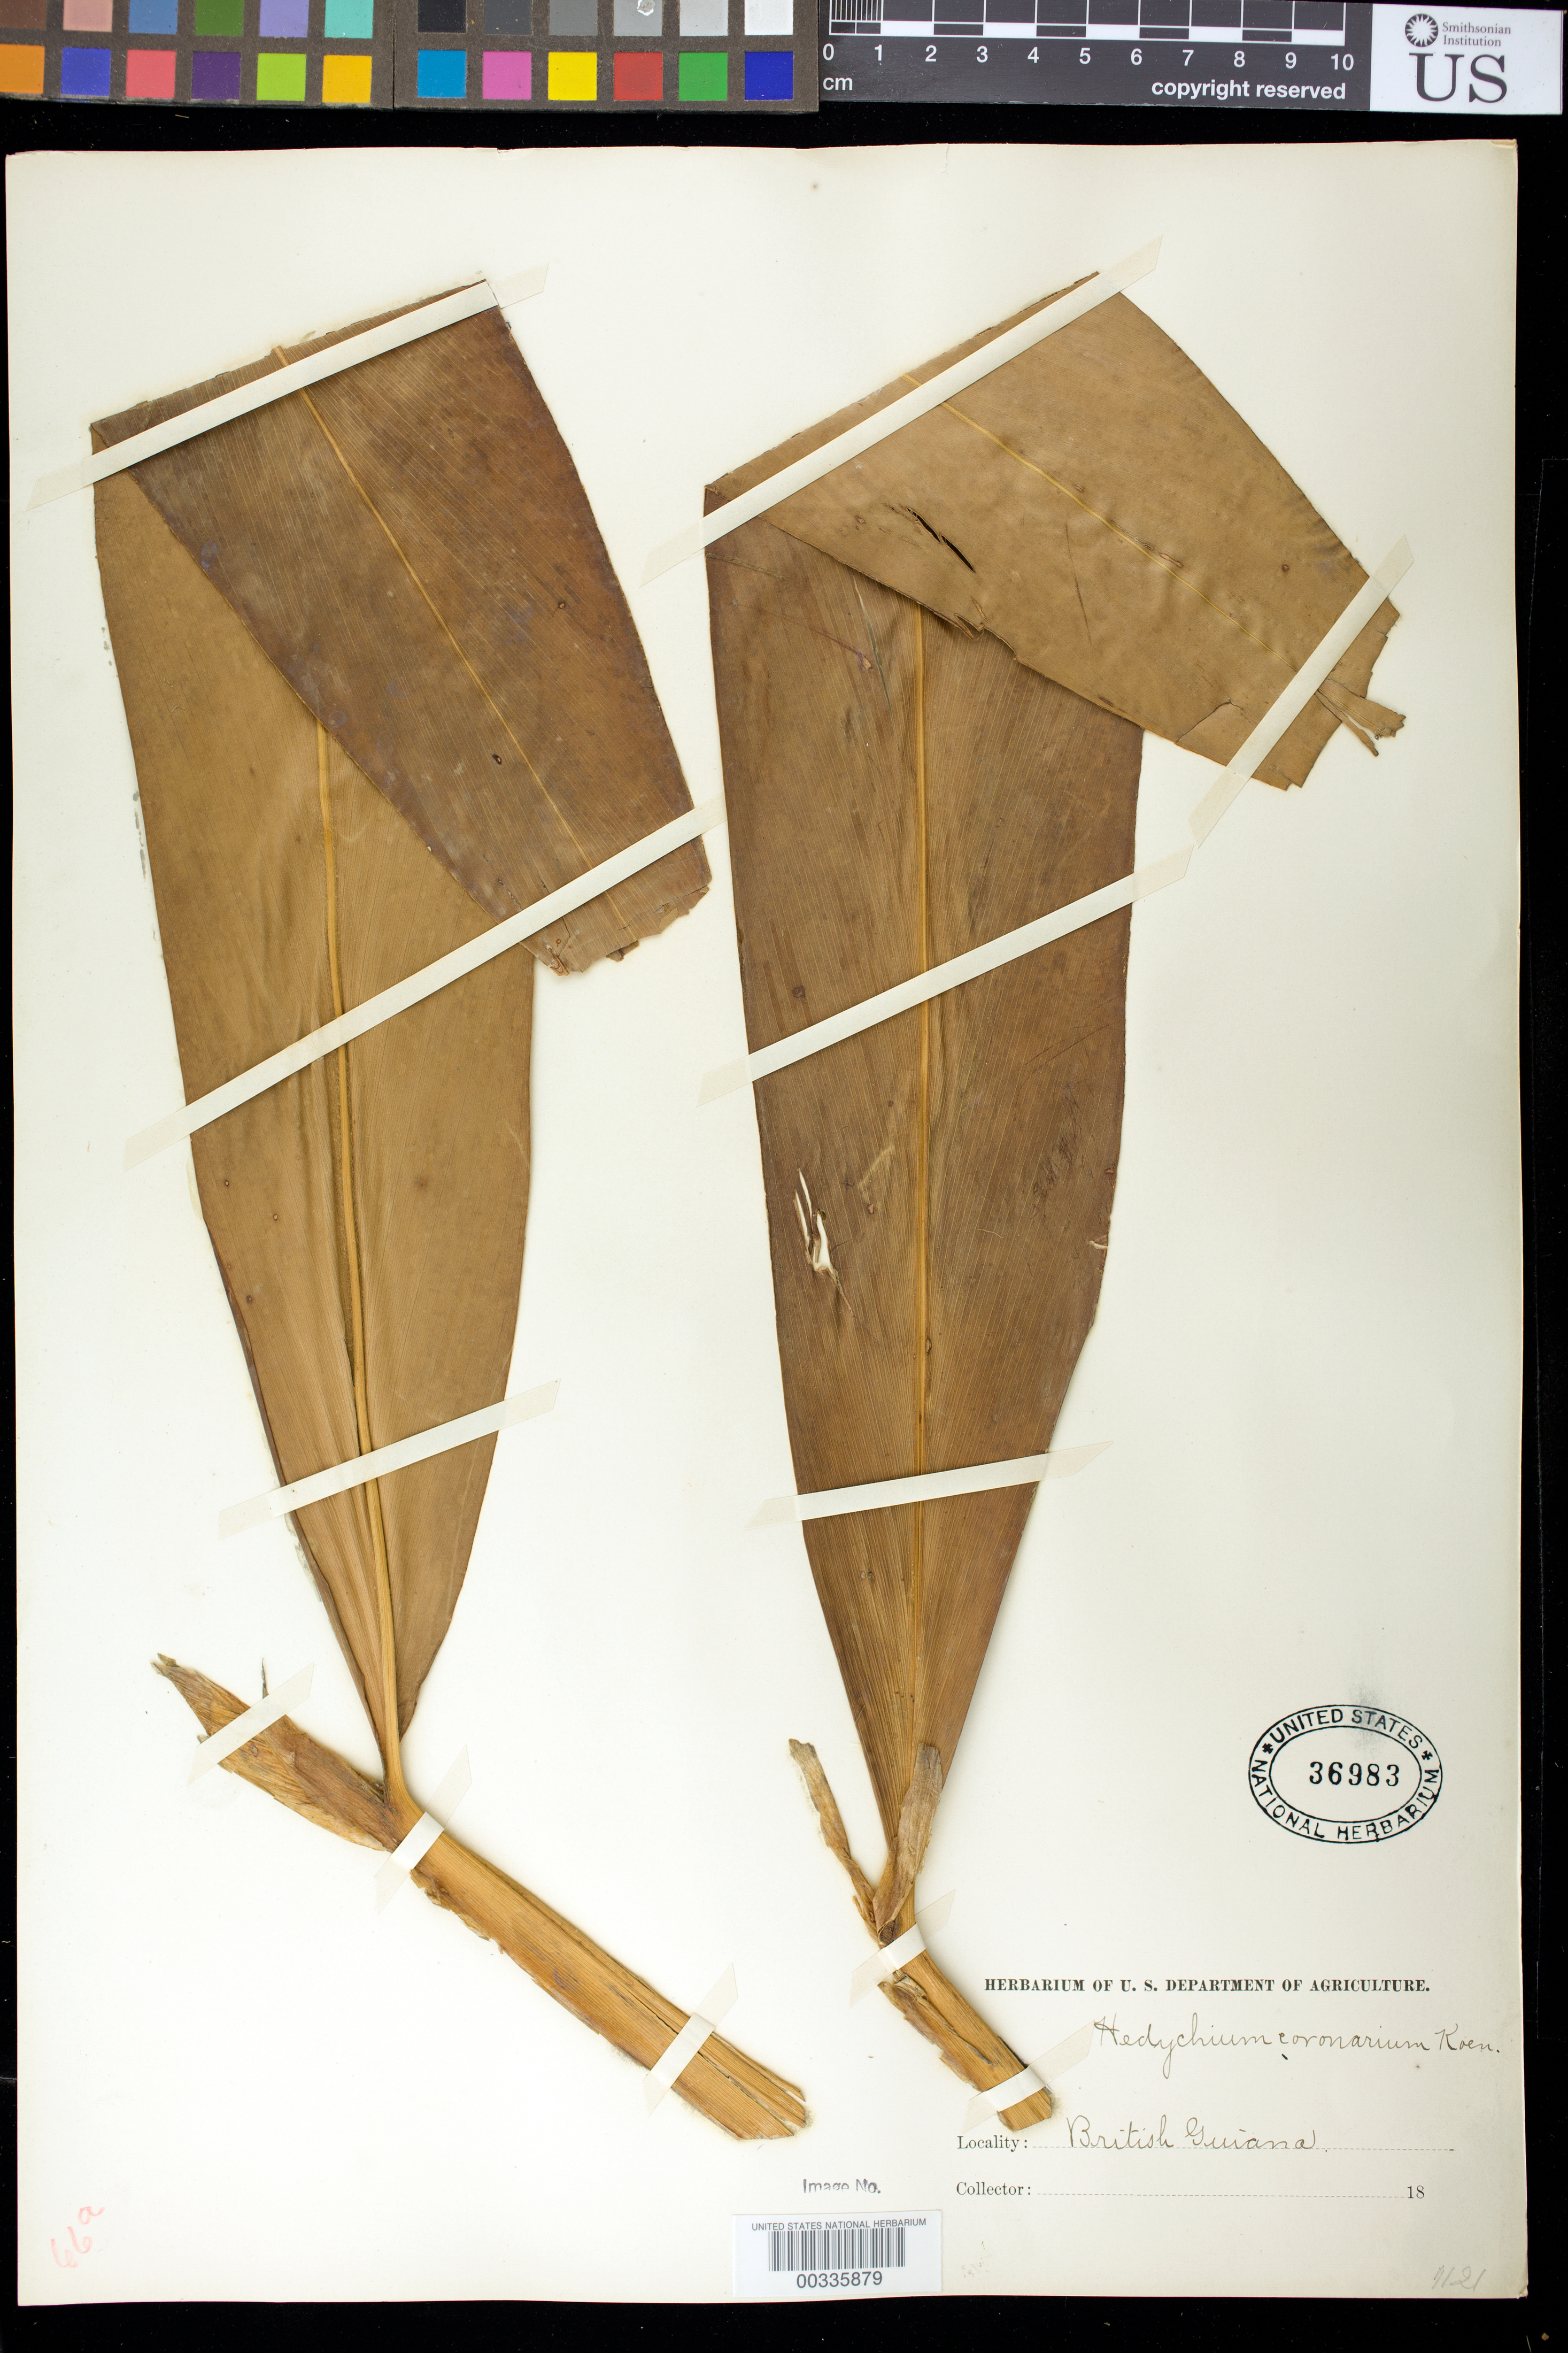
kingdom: Plantae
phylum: Tracheophyta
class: Liliopsida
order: Zingiberales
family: Zingiberaceae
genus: Hedychium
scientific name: Hedychium coronarium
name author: J. Koenig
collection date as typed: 18--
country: Guyana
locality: British guiana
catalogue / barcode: US 36983